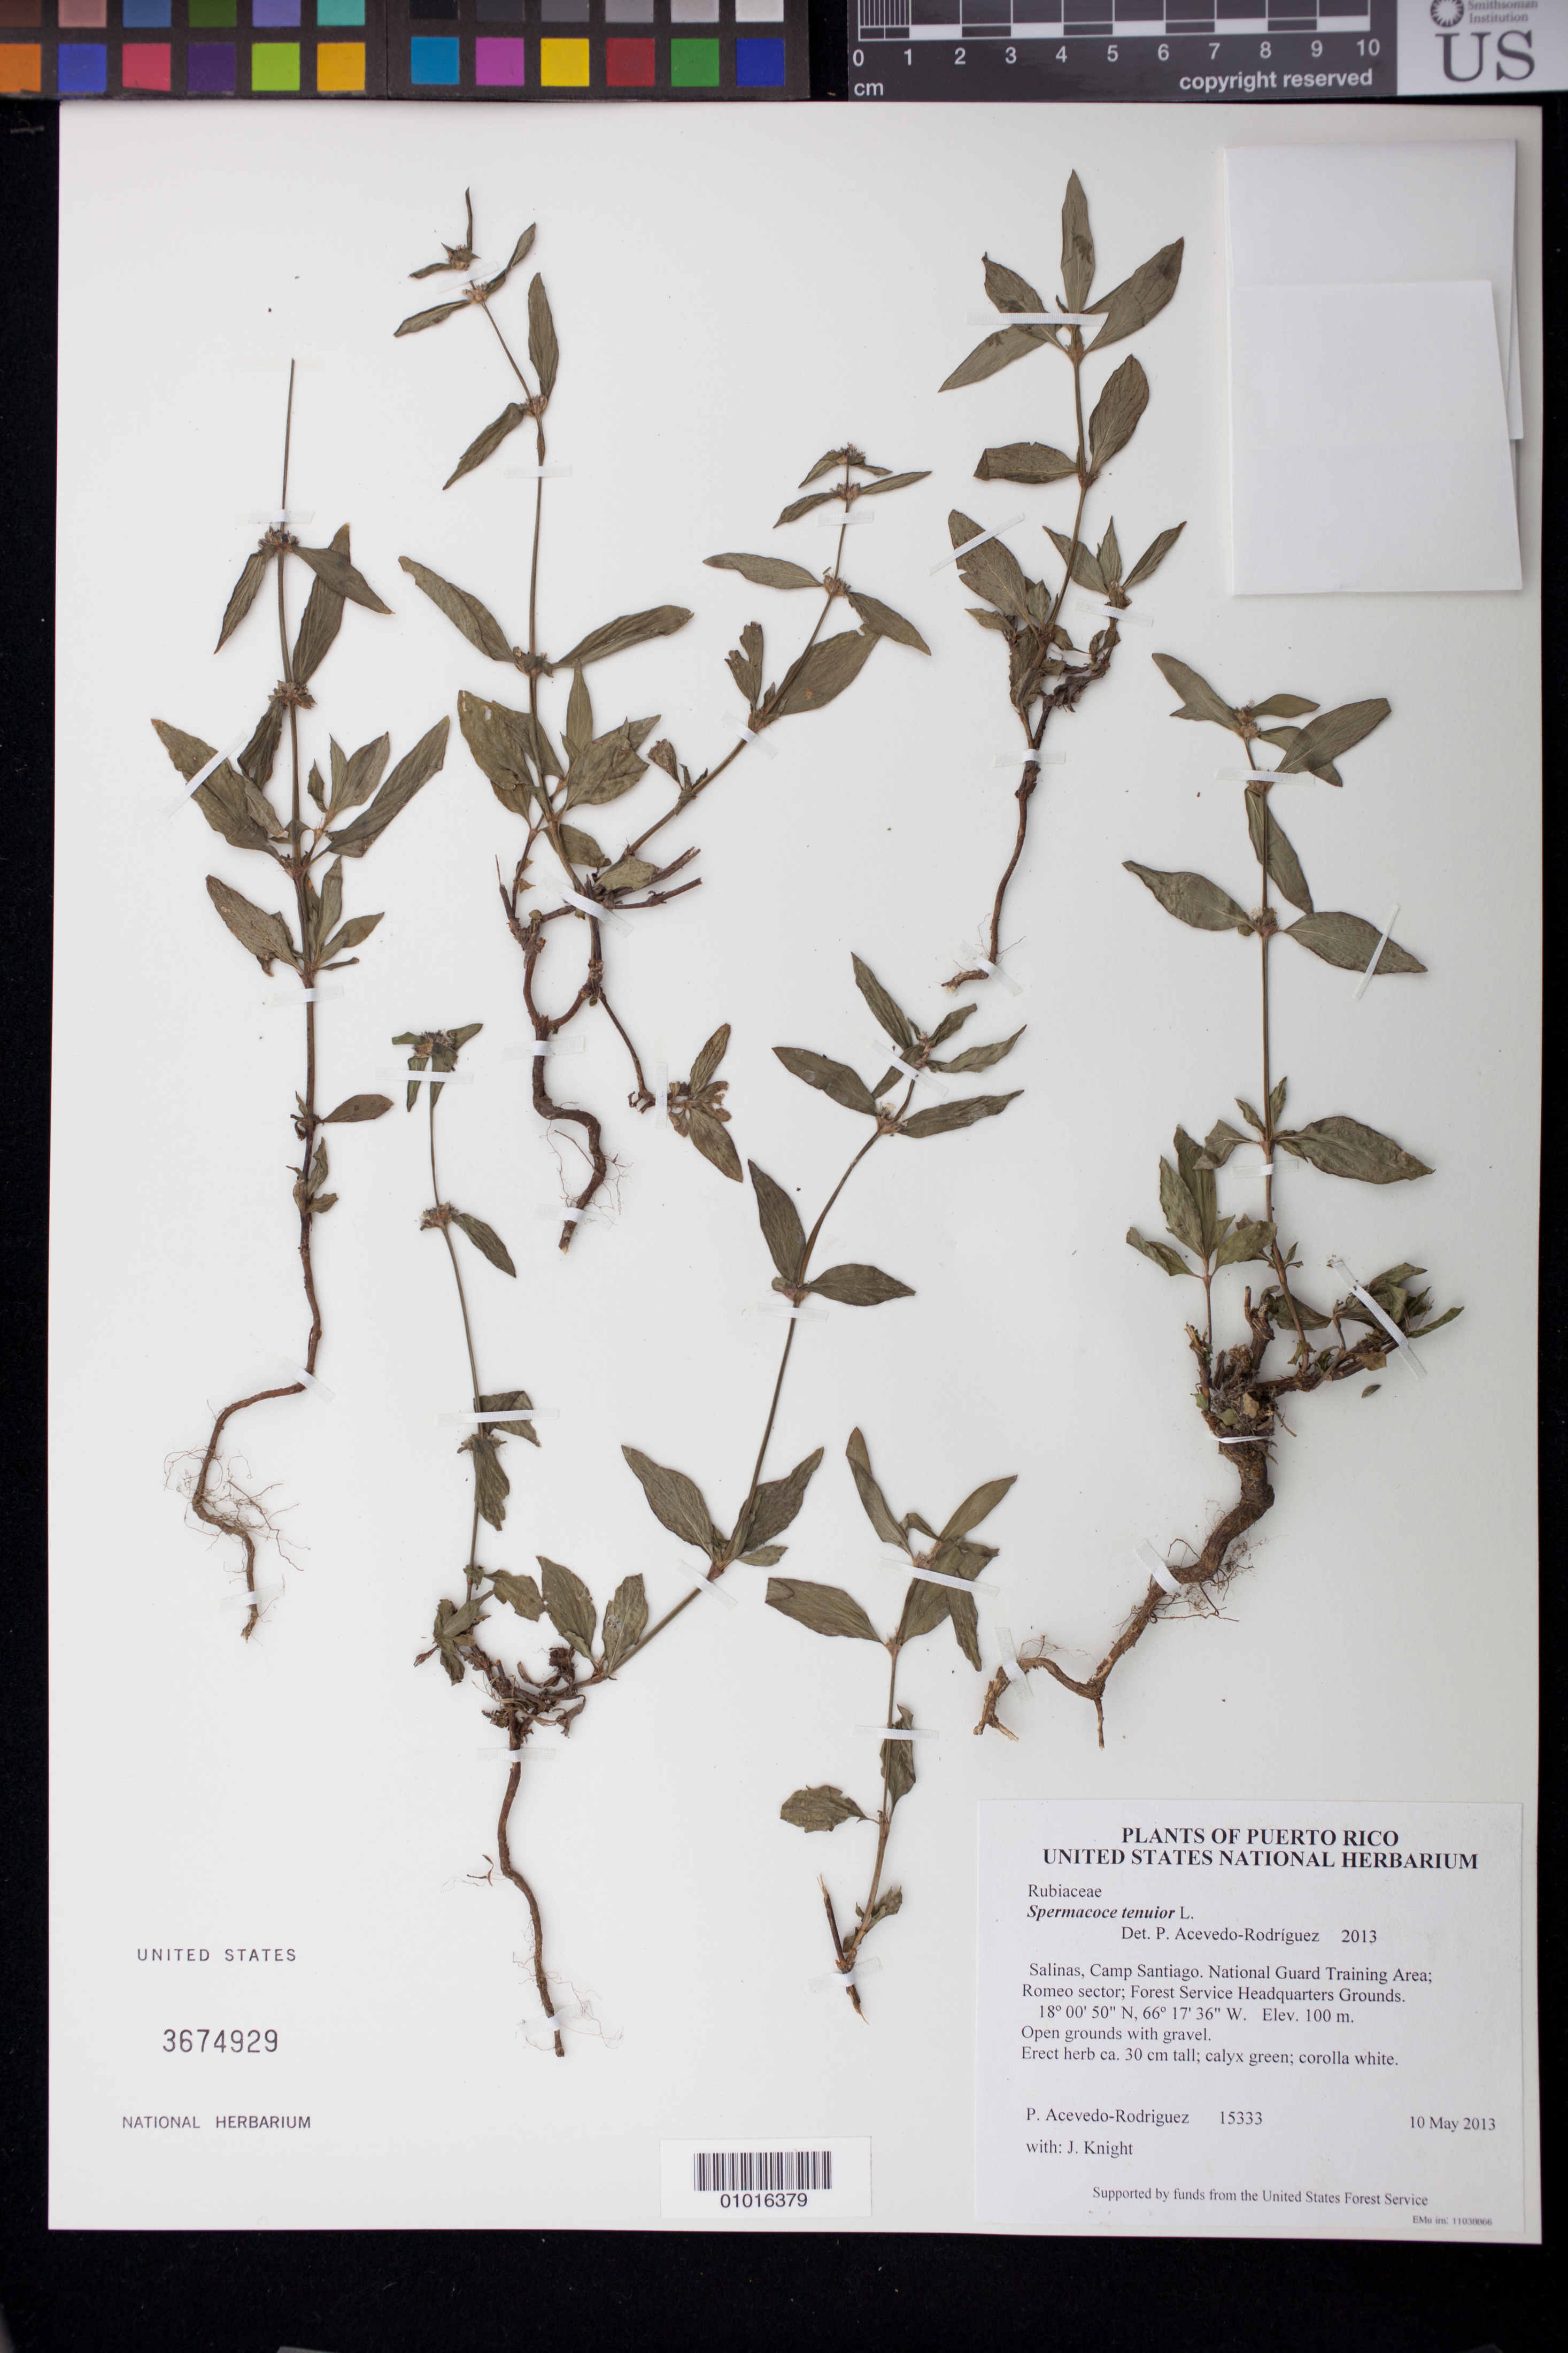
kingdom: Plantae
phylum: Tracheophyta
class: Magnoliopsida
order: Gentianales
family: Rubiaceae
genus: Spermacoce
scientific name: Spermacoce tenuior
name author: L.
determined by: Acevedo-Rodríguez, P., (BOT), Smithsonian Institution - National Museum of Natural History (UNITED STATES)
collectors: P. Acevedo-Rodr. & J. Knight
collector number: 15333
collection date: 2013-05-10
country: Puerto Rico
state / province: Salinas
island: Puerto Rico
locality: Camp Santiago. National Guard Training Area; Romeo sector; Forest Service Headquarters Grounds.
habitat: Open grounds with gravel.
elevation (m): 100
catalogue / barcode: US 3674929